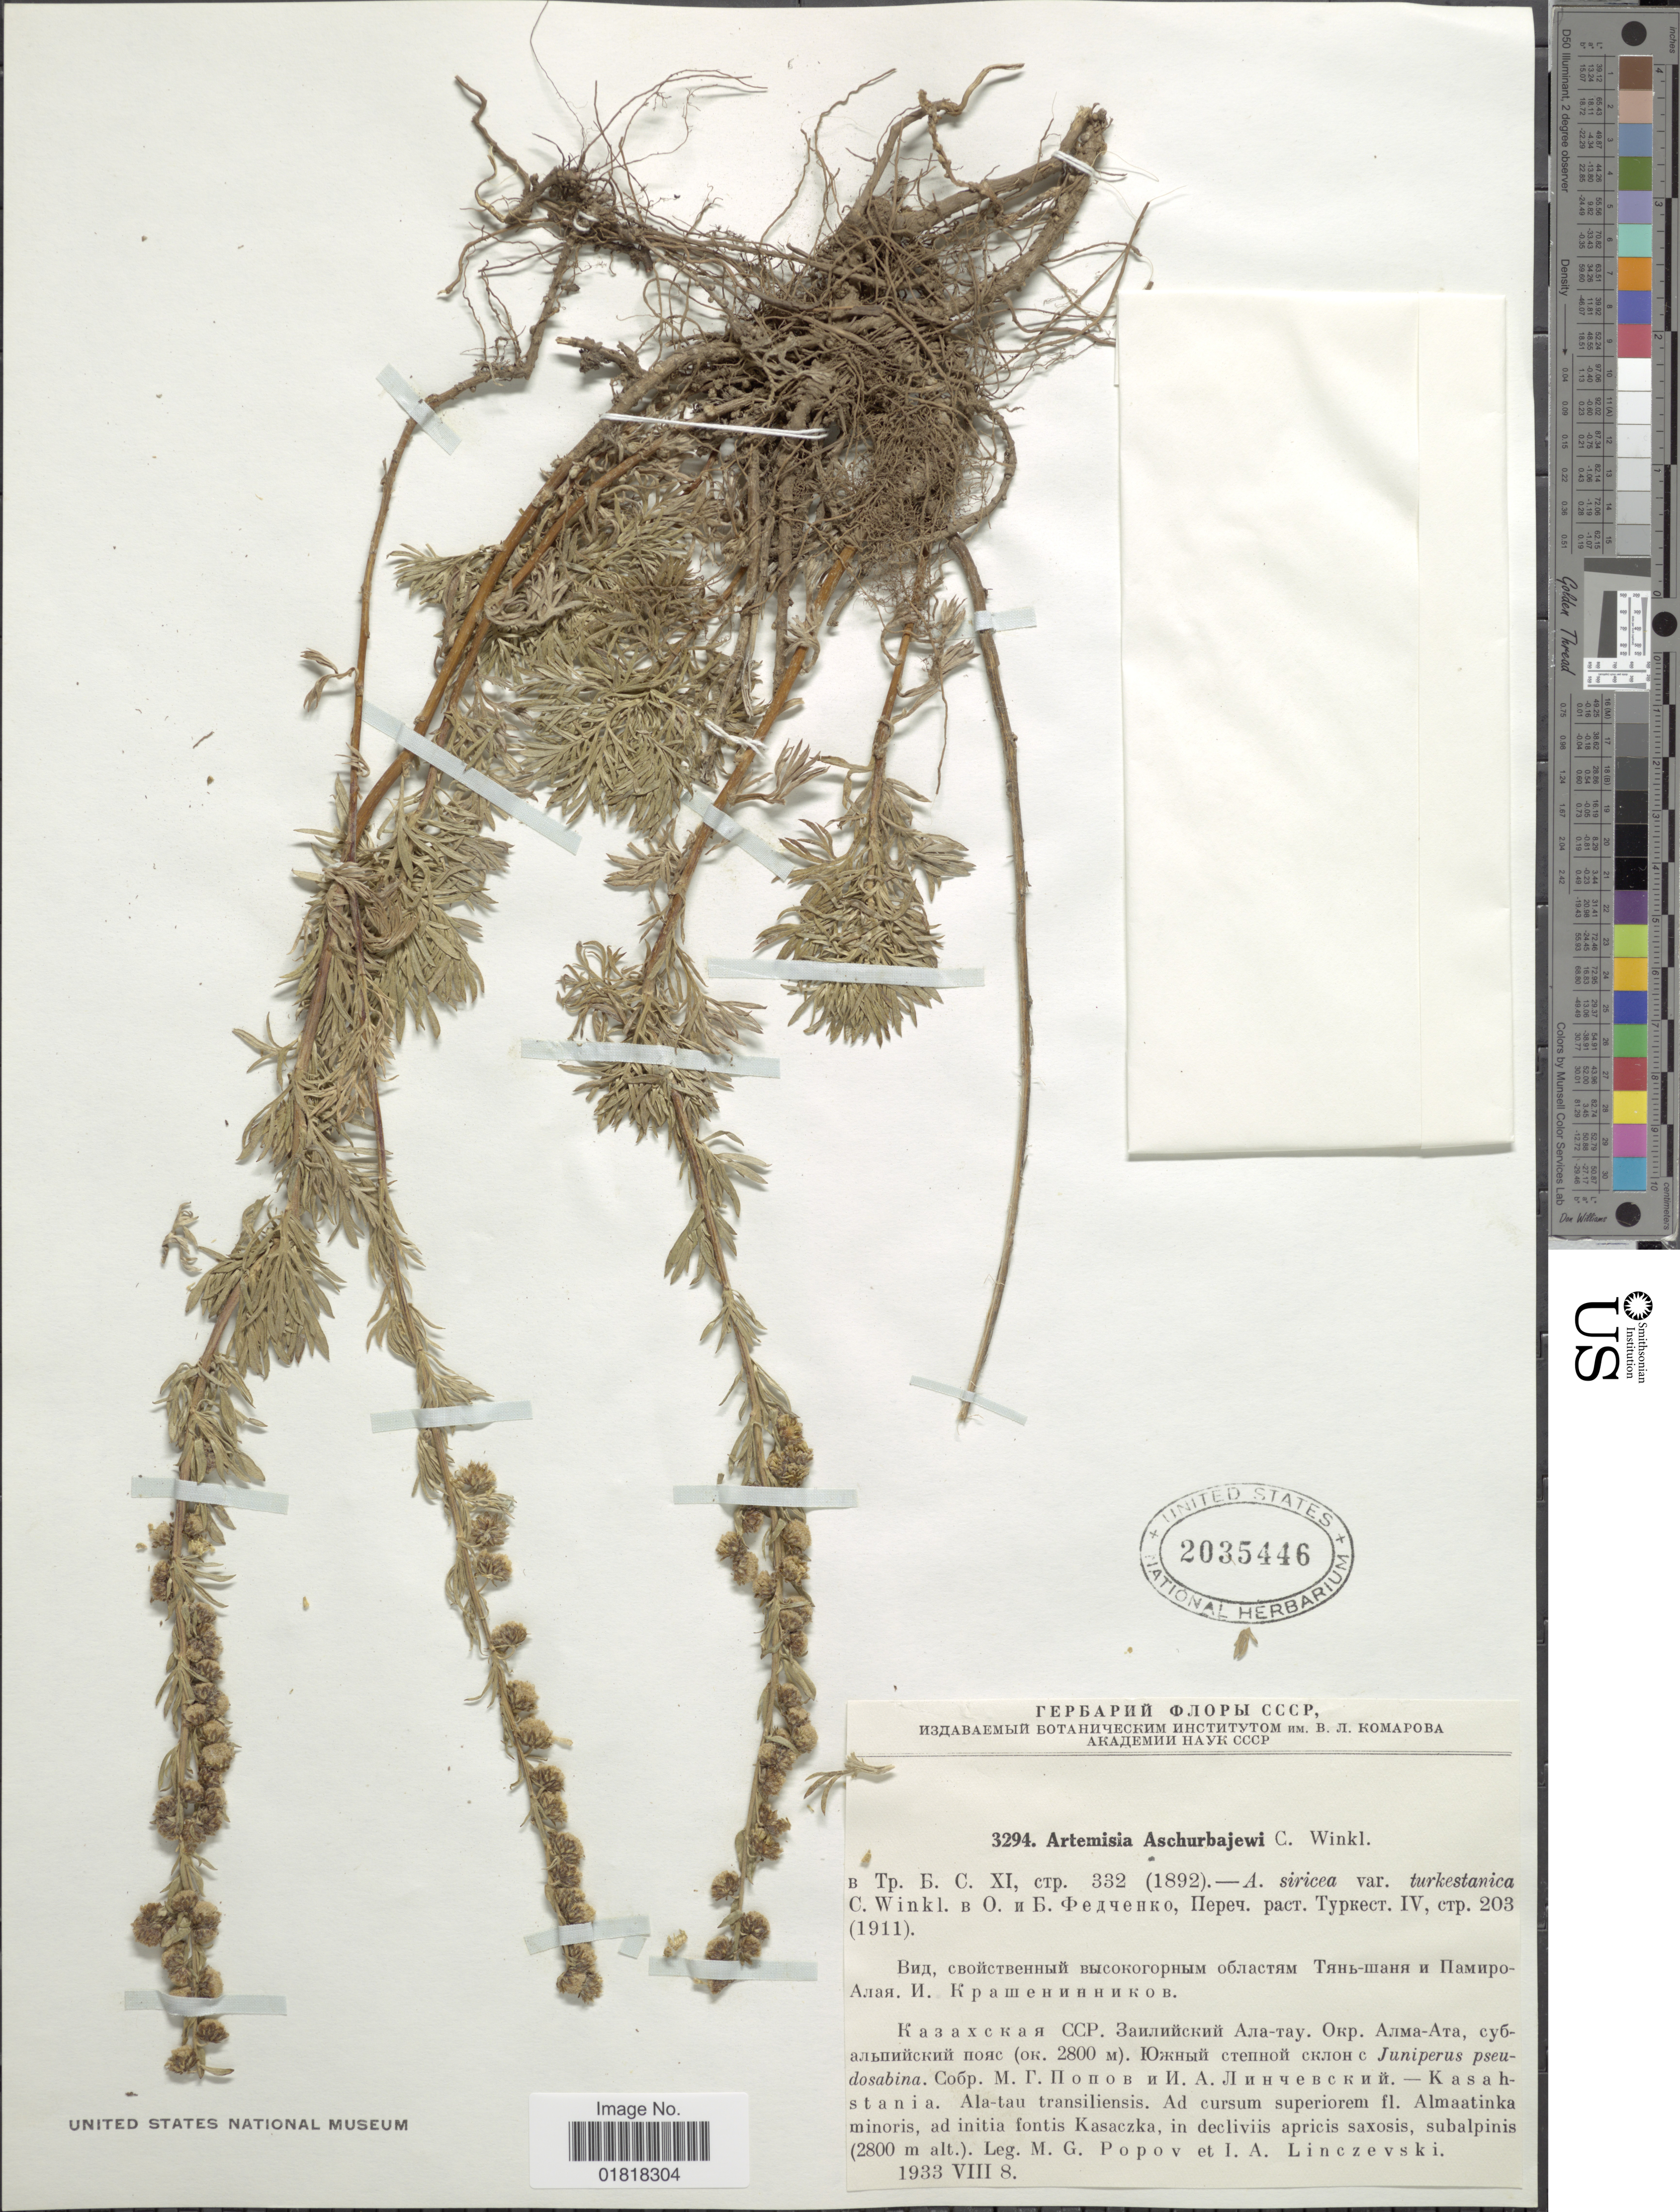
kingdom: Plantae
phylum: Tracheophyta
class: Magnoliopsida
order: Asterales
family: Asteraceae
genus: Artemisia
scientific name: Artemisia aschurbajevii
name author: C. Winkl.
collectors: M. Popov & I. Linczevski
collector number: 3294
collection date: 1933-08-08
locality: Ala-tau transiliensis, ad cursum superiorem fl. Almaatinka minoris, ad initia fontis Kasaczka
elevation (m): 2800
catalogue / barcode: US 2035446